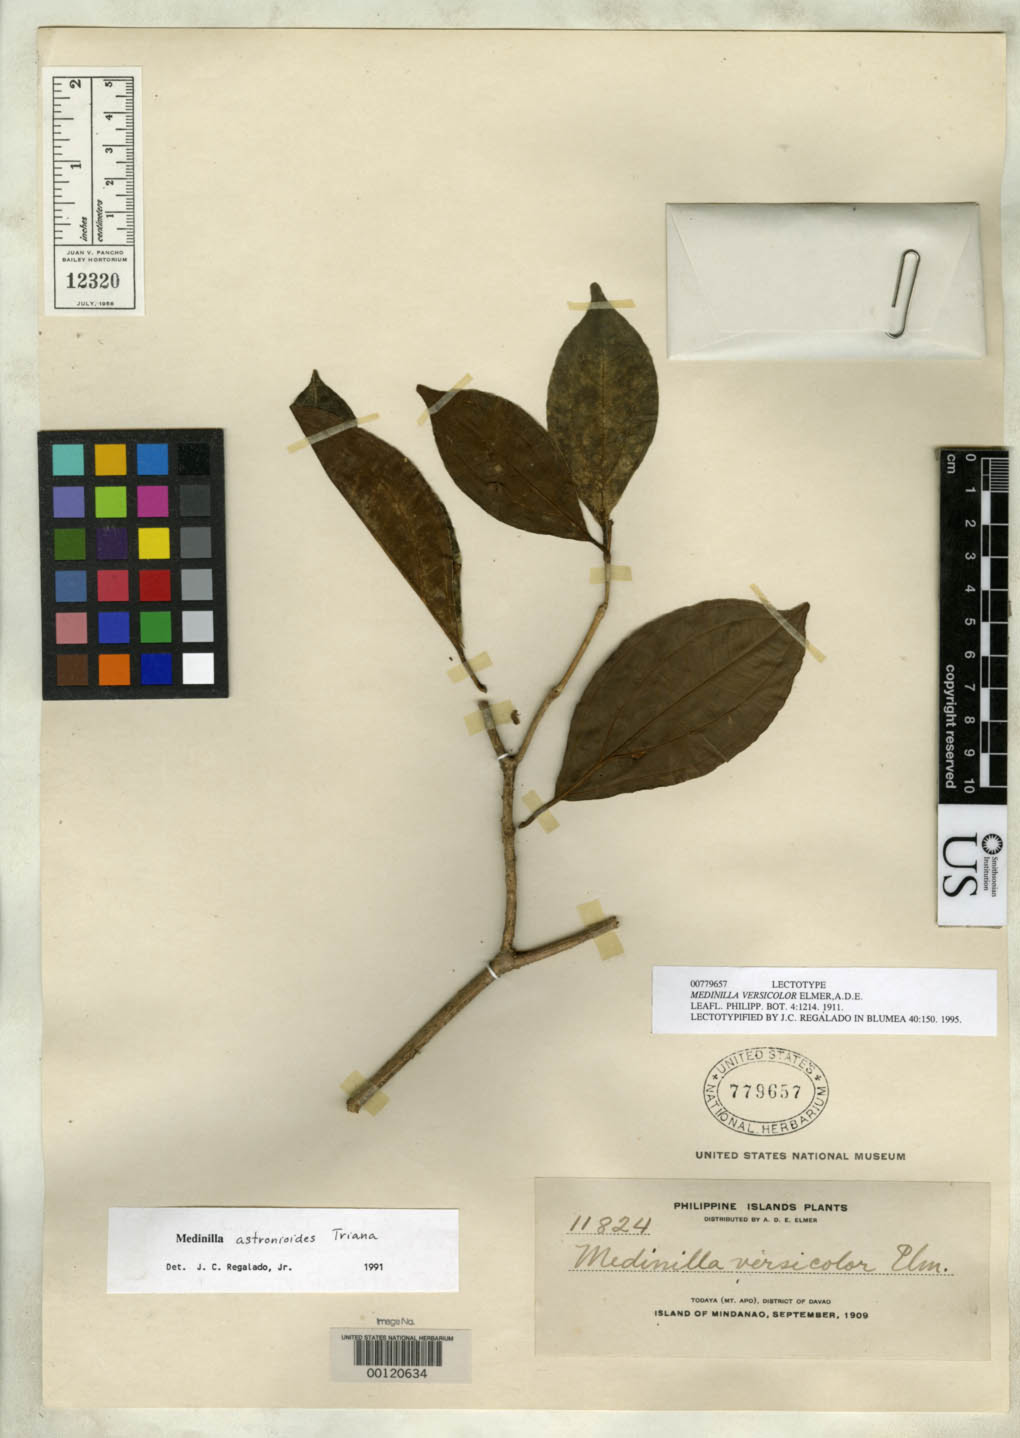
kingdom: Plantae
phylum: Tracheophyta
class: Magnoliopsida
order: Myrtales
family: Melastomataceae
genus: Medinilla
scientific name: Medinilla versicolor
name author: Elmer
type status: Lectotype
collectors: A. D. E. Elmer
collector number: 11824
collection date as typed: Sep 1909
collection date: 1909-09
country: Philippines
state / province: Davao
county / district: Davao del Sur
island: Mindanao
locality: Todaya, Mt. Apo.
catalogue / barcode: US 779657